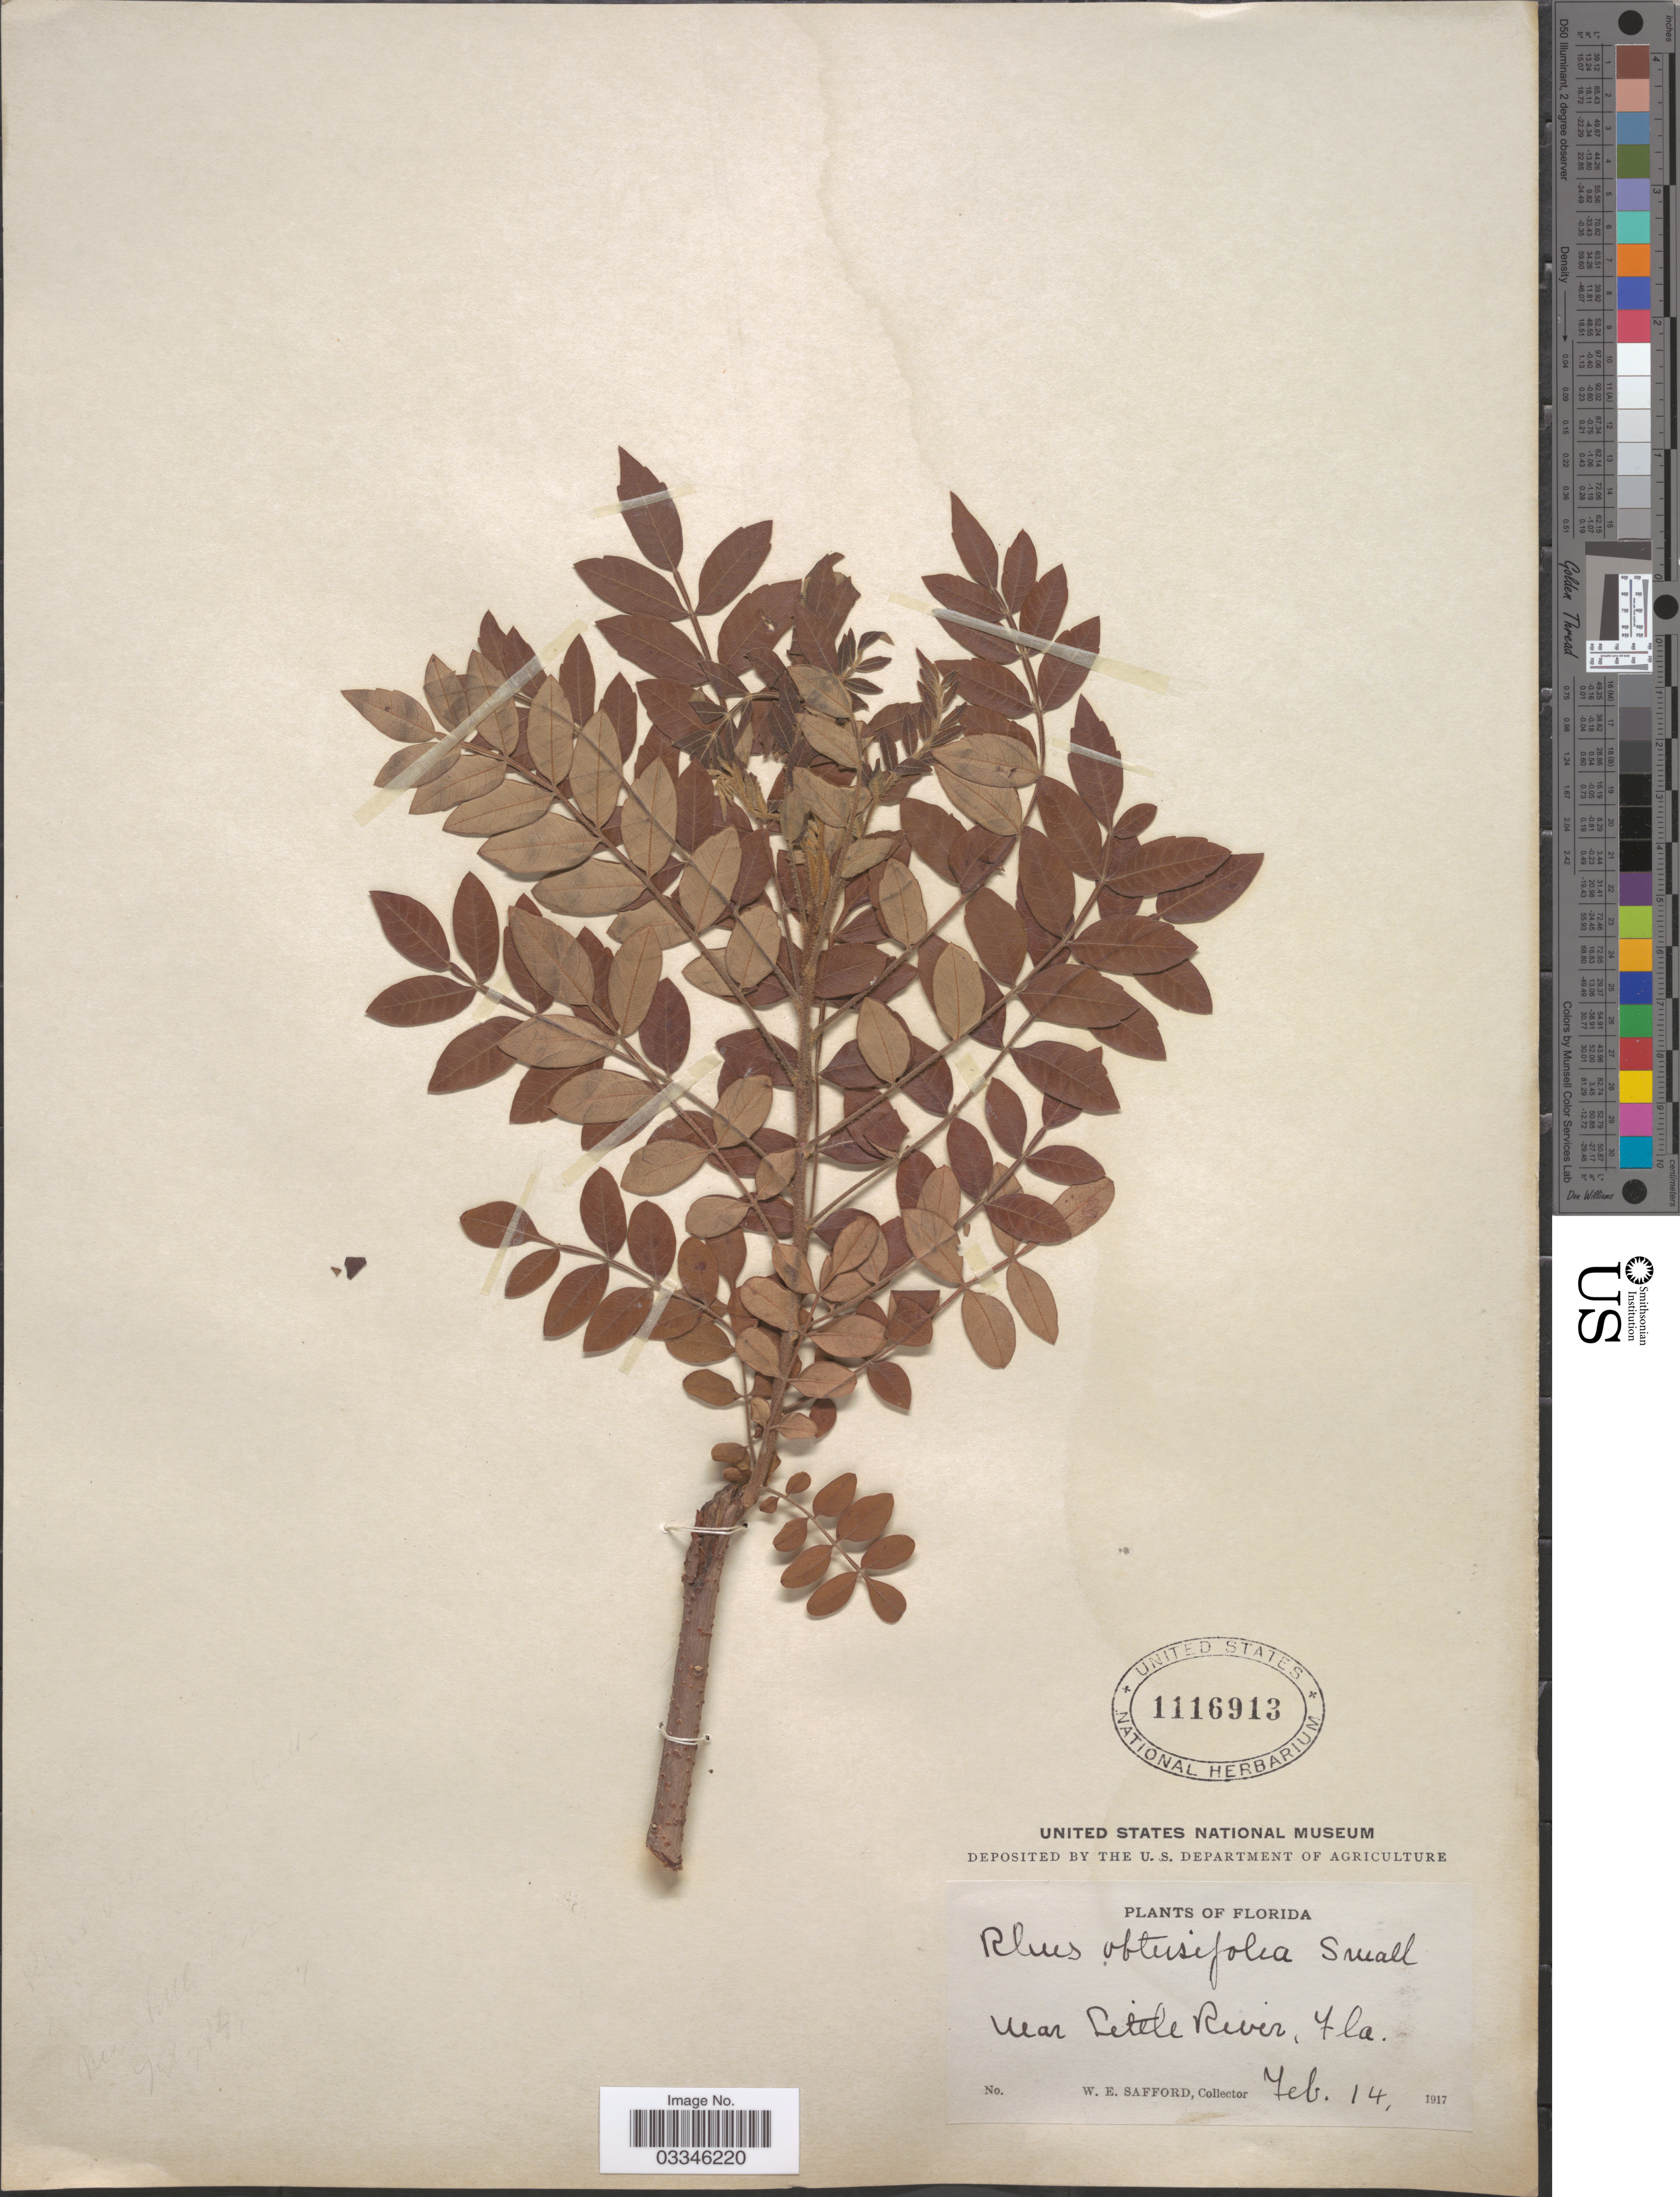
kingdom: Plantae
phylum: Tracheophyta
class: Magnoliopsida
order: Sapindales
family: Anacardiaceae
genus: Rhus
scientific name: Rhus leucantha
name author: Jacq.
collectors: W. E. Safford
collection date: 1917-02-14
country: United States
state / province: Florida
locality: Near Little River.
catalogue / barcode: US 1116913